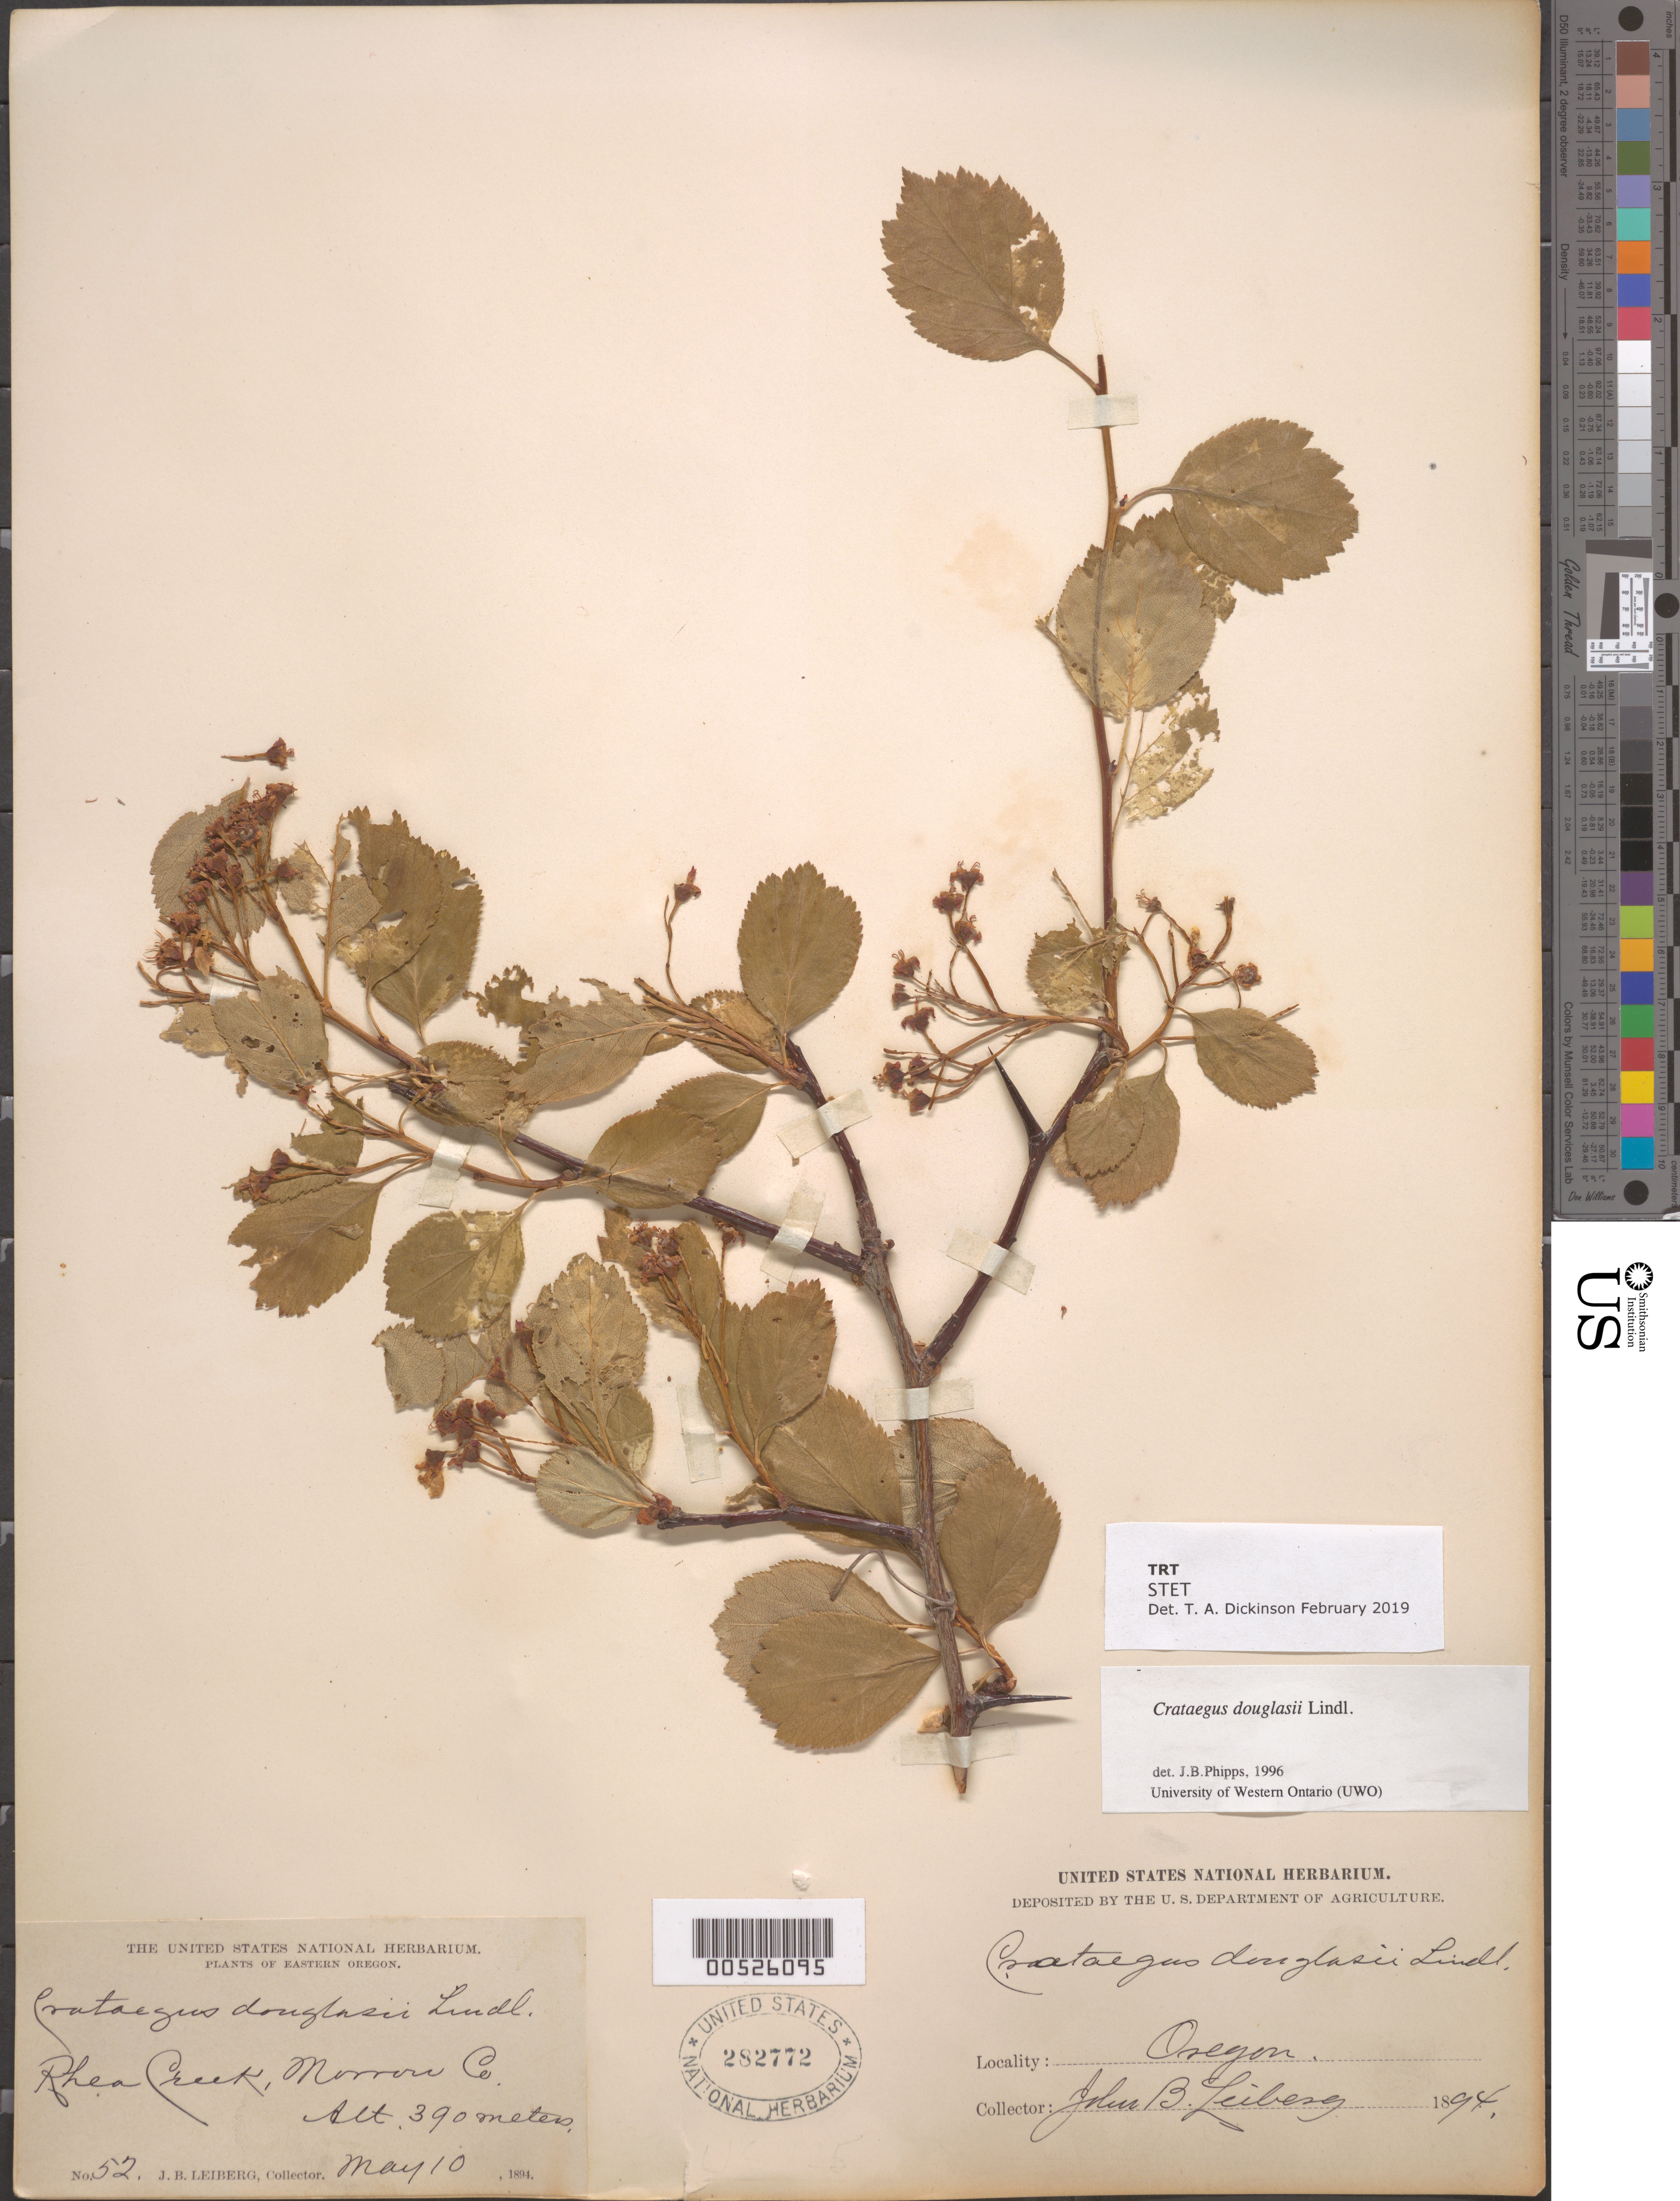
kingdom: Plantae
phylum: Tracheophyta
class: Magnoliopsida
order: Rosales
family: Rosaceae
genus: Crataegus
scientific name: Crataegus douglasii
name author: Lindl.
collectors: J. Leiberg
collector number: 52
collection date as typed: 10 May 1894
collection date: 1894-05-10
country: United States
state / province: Oregon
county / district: Morrow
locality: Rhea Creek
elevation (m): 390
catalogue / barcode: US 282772